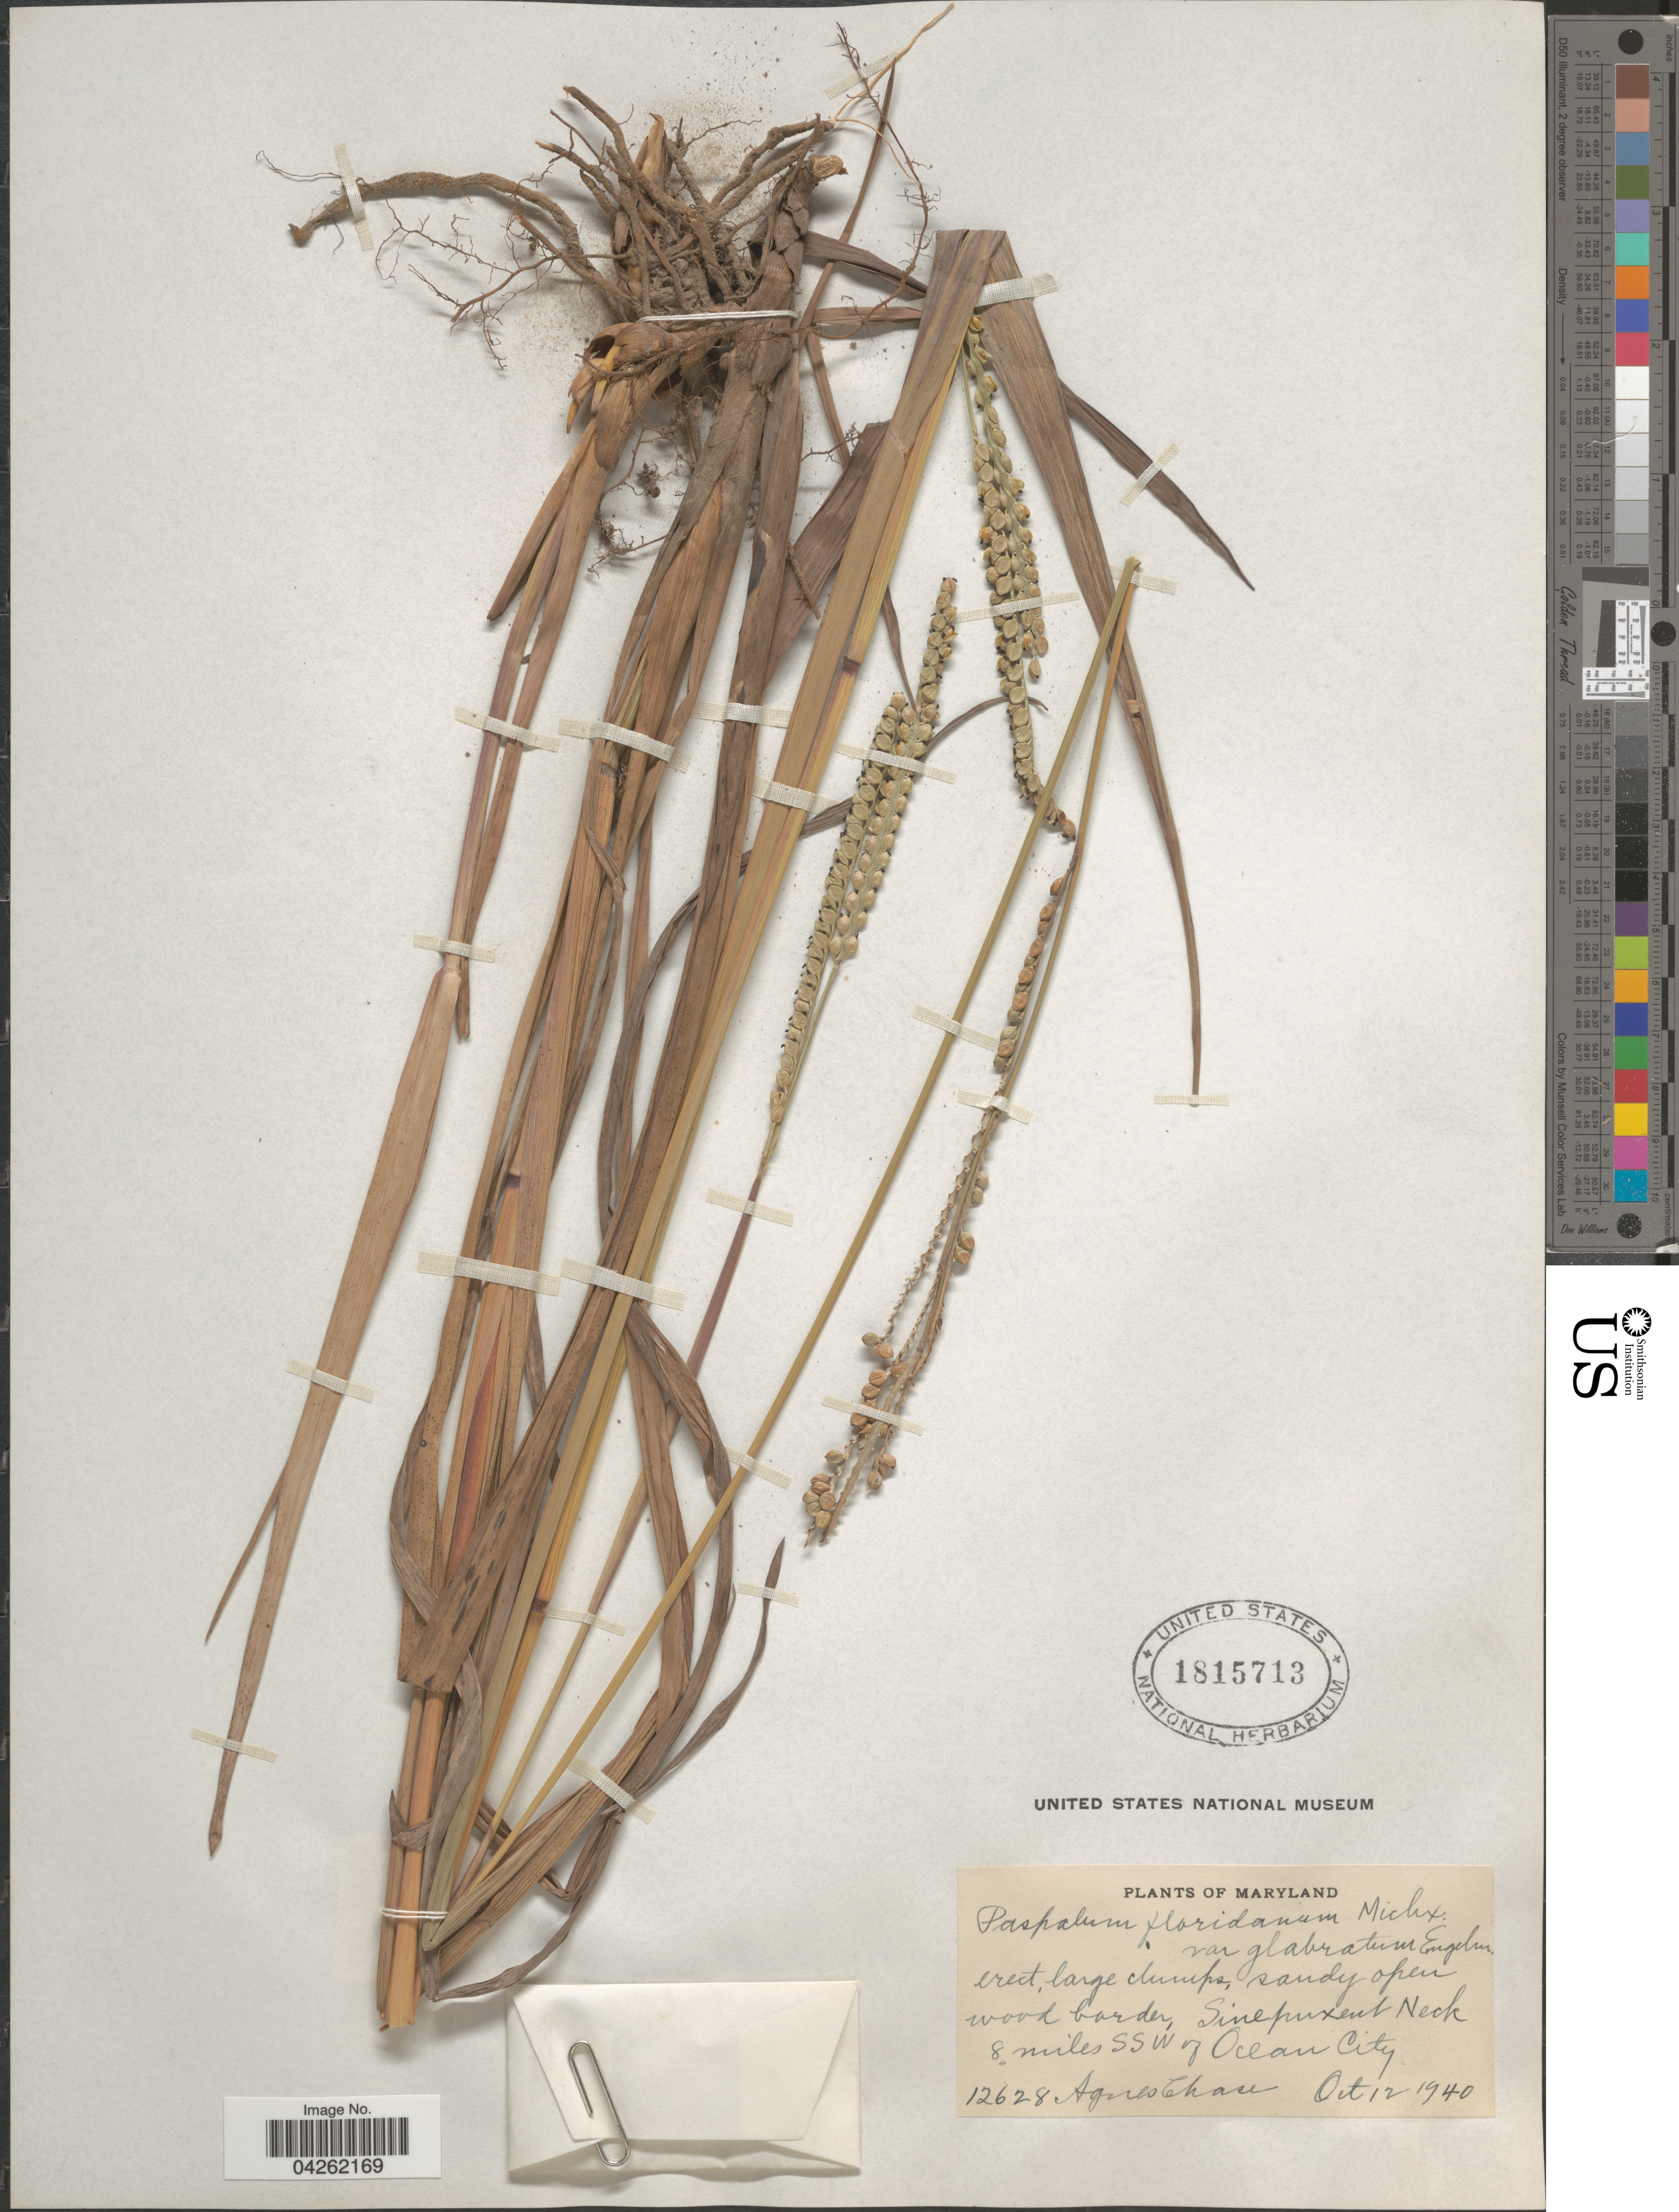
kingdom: Plantae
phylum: Tracheophyta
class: Liliopsida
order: Poales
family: Poaceae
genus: Paspalum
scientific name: Paspalum floridanum var. glabratum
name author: Engelm. ex Vasey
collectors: A. Chase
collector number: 12628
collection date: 1940-10-12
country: United States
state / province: Maryland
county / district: Worcester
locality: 8 miles SSW of Ocean City.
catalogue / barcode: US 1815713